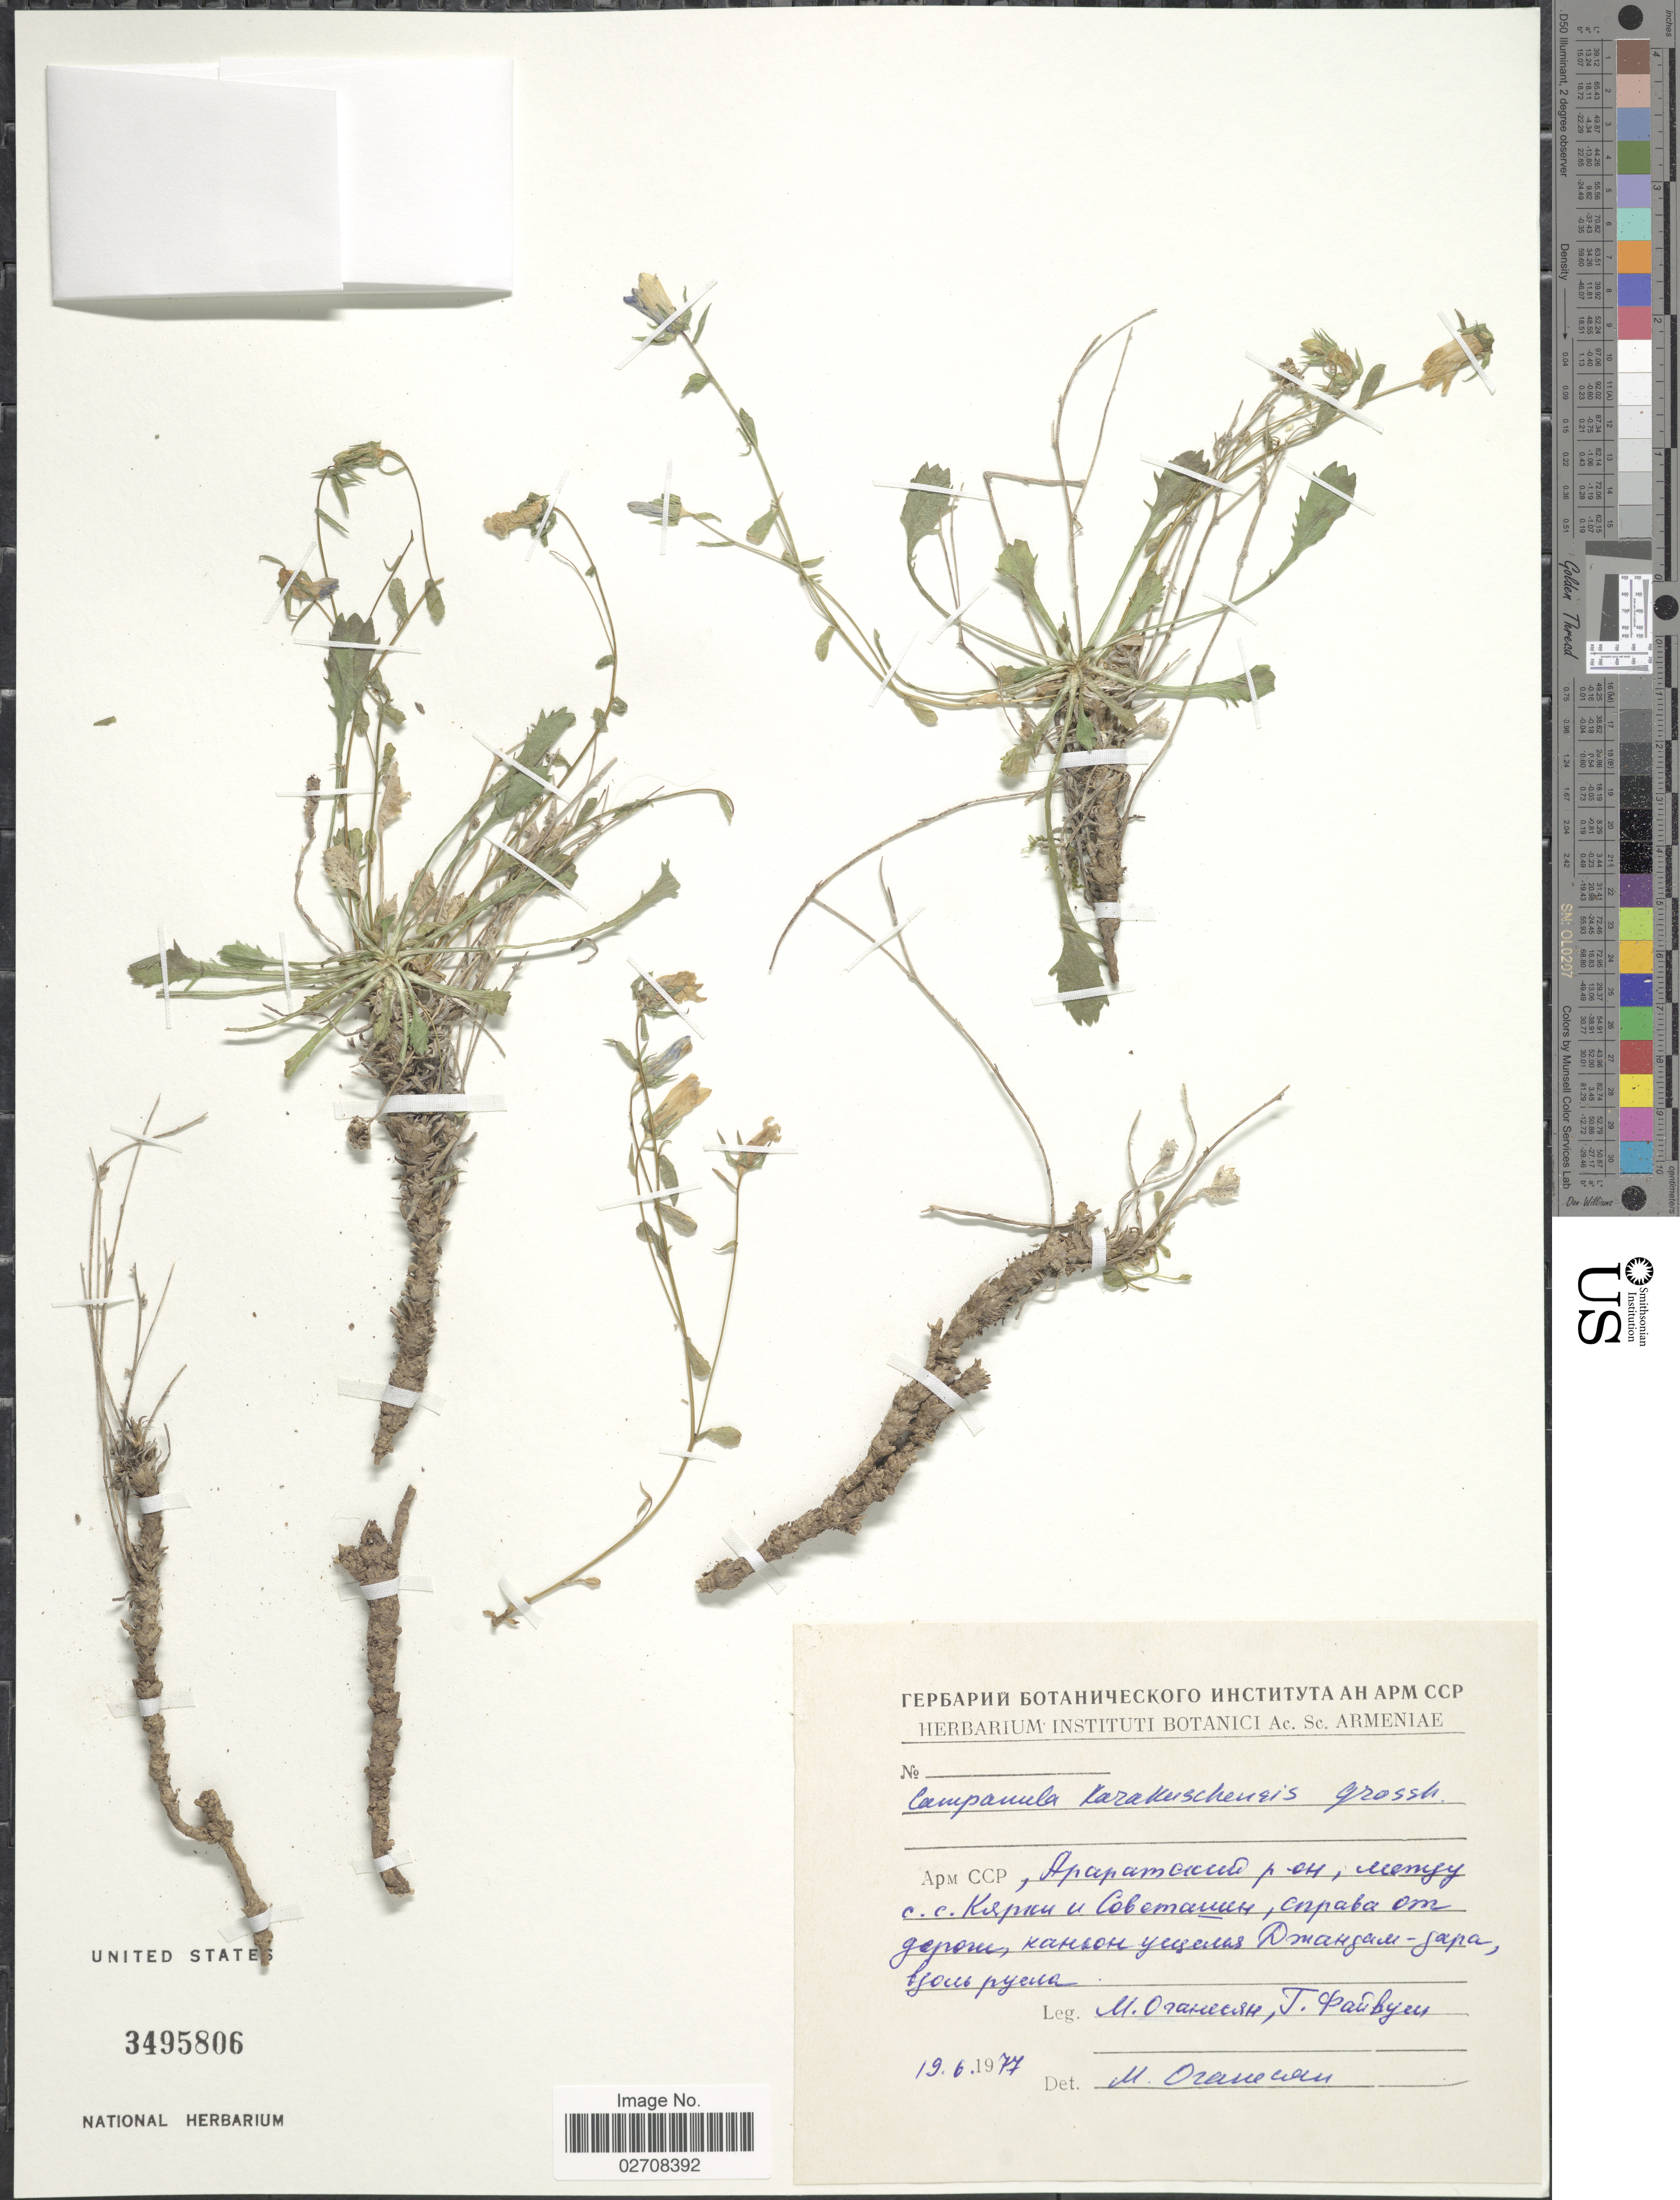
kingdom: Plantae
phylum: Tracheophyta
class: Magnoliopsida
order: Asterales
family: Campanulaceae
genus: Campanula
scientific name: Campanula karakuschensis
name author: Grossh.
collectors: Collector illegible & Collector illegible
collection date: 1977-06-19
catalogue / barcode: US 3495806